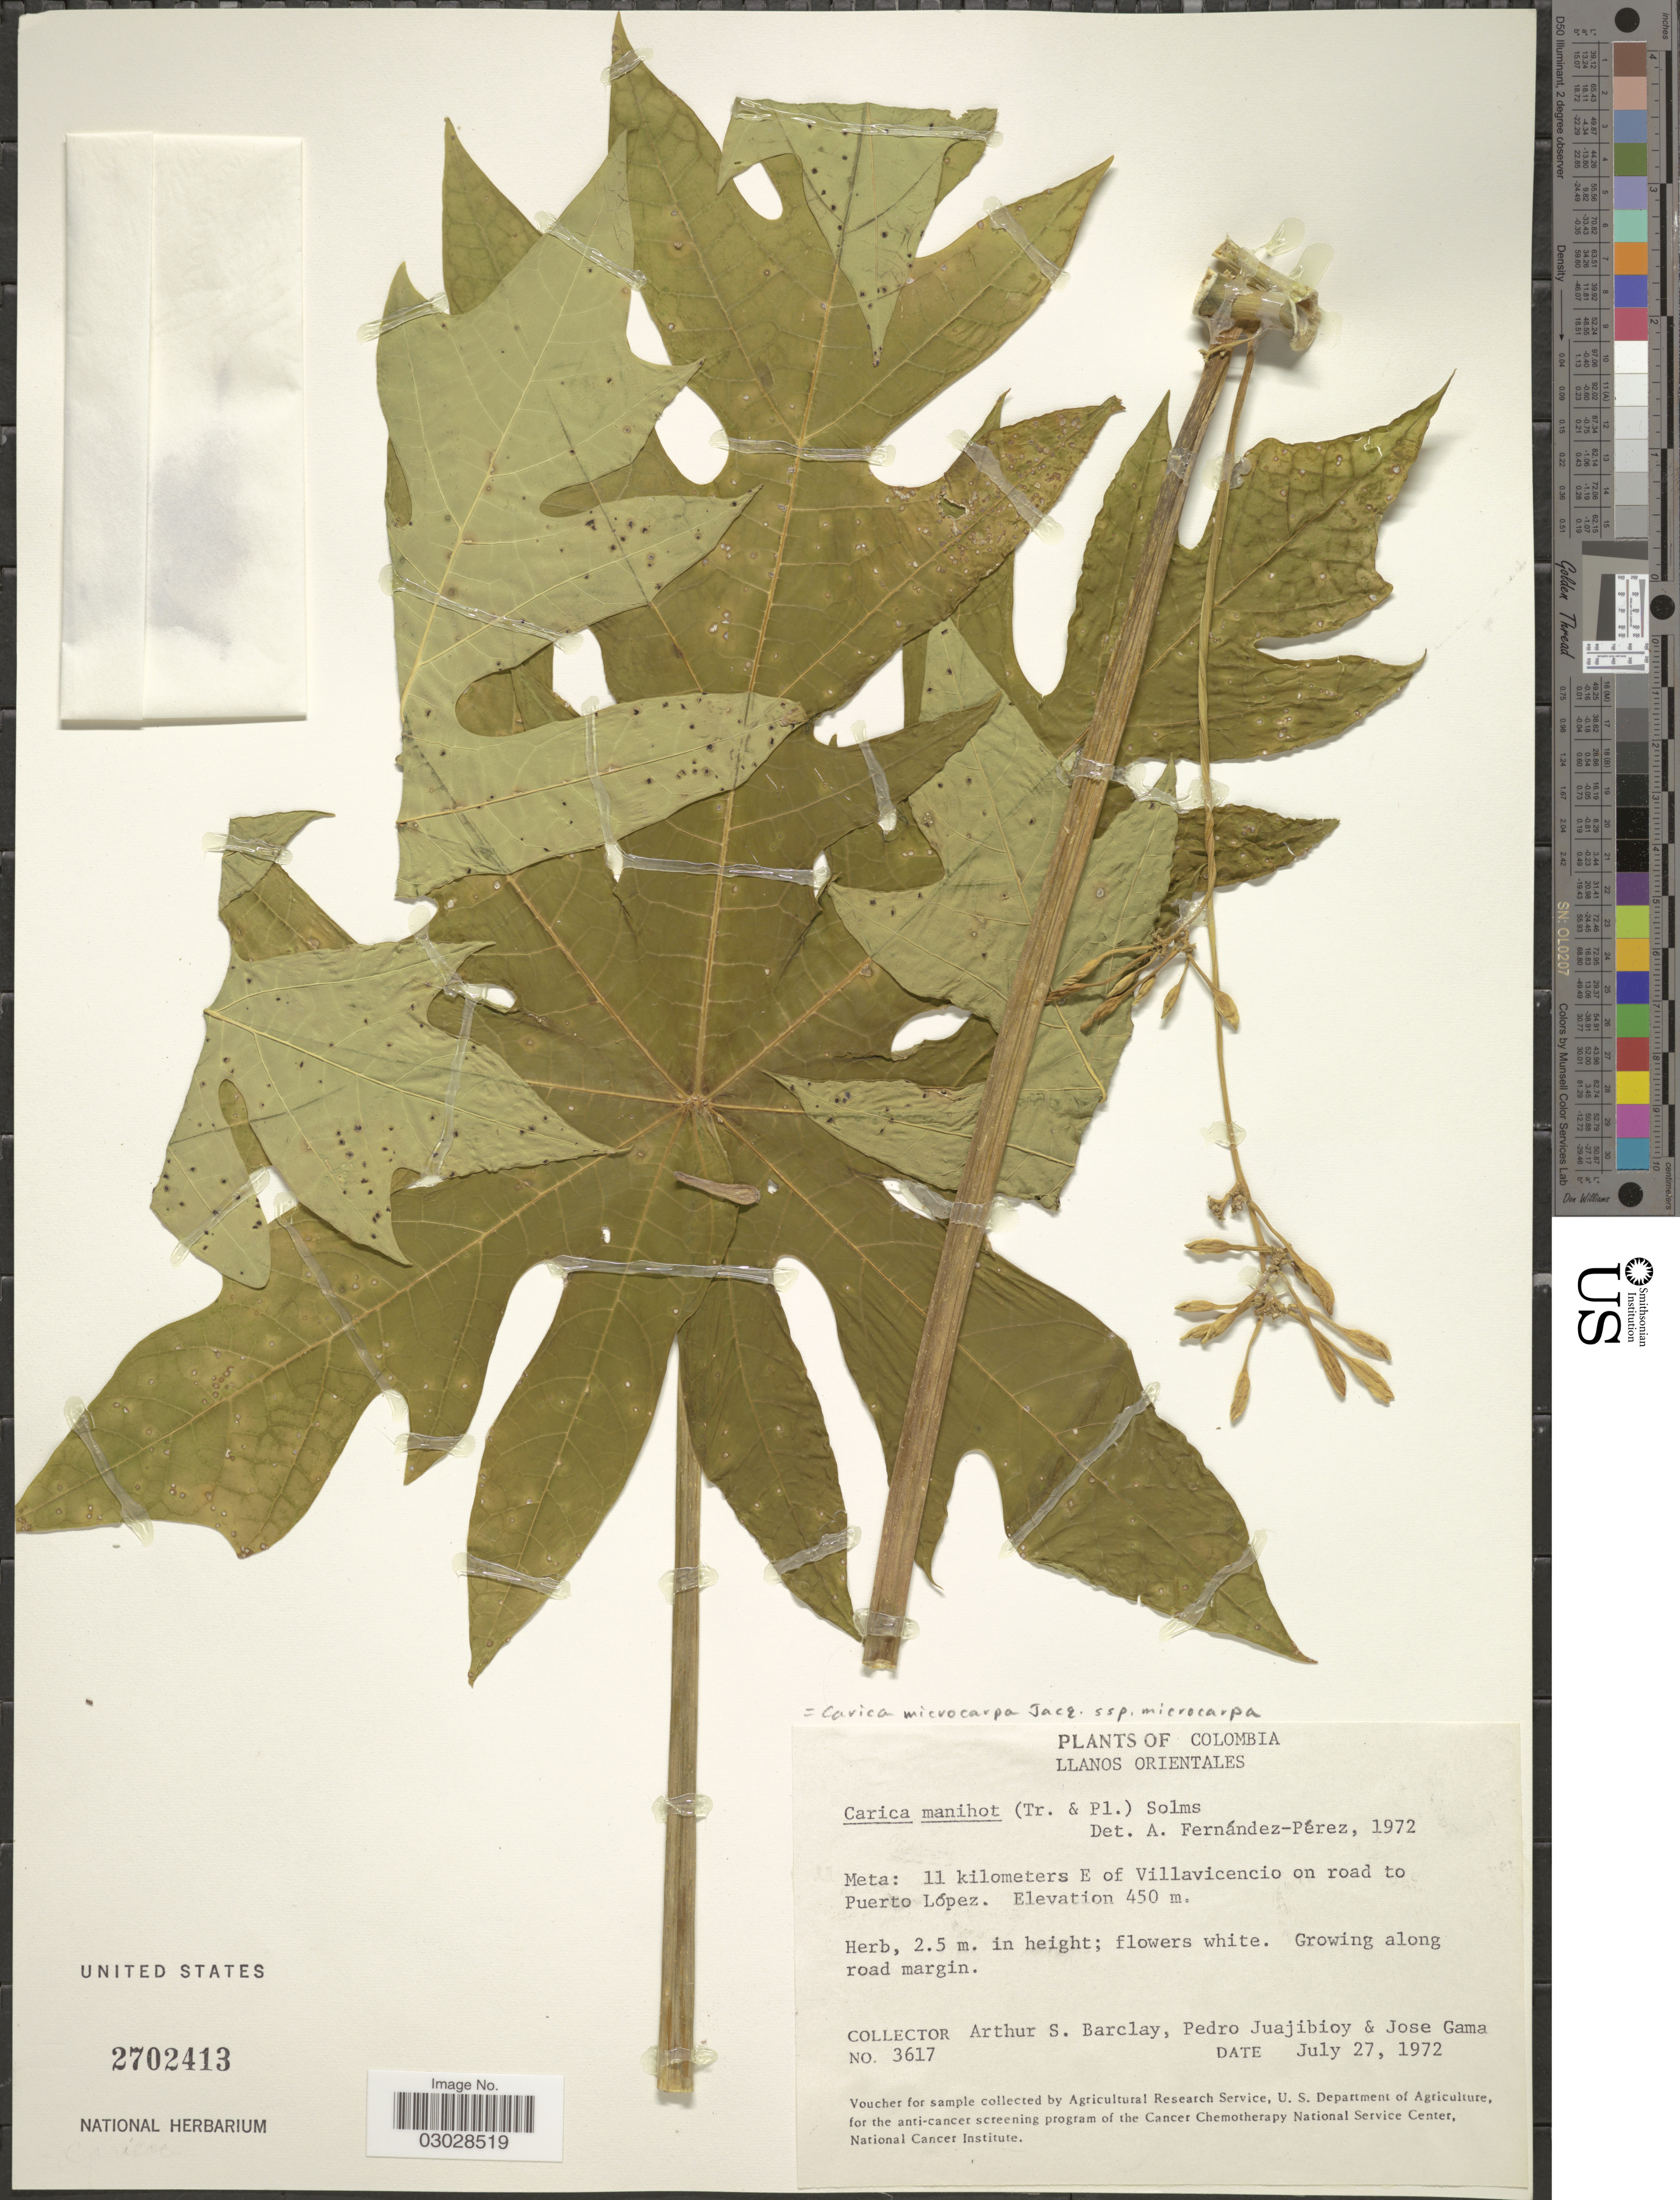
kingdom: Plantae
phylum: Tracheophyta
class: Magnoliopsida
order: Brassicales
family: Caricaceae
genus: Vasconcellea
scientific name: Vasconcellea microcarpa subsp. microcarpa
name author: (Jacq.) A. DC.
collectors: A. S. Barclay, P. Juajibioy & J. Gama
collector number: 3617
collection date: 1972-07-27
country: Colombia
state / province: Meta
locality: Llanos Orientales, 11 kilometers E of Villavicencio on road to Puerto López.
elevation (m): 450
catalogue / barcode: US 2702413